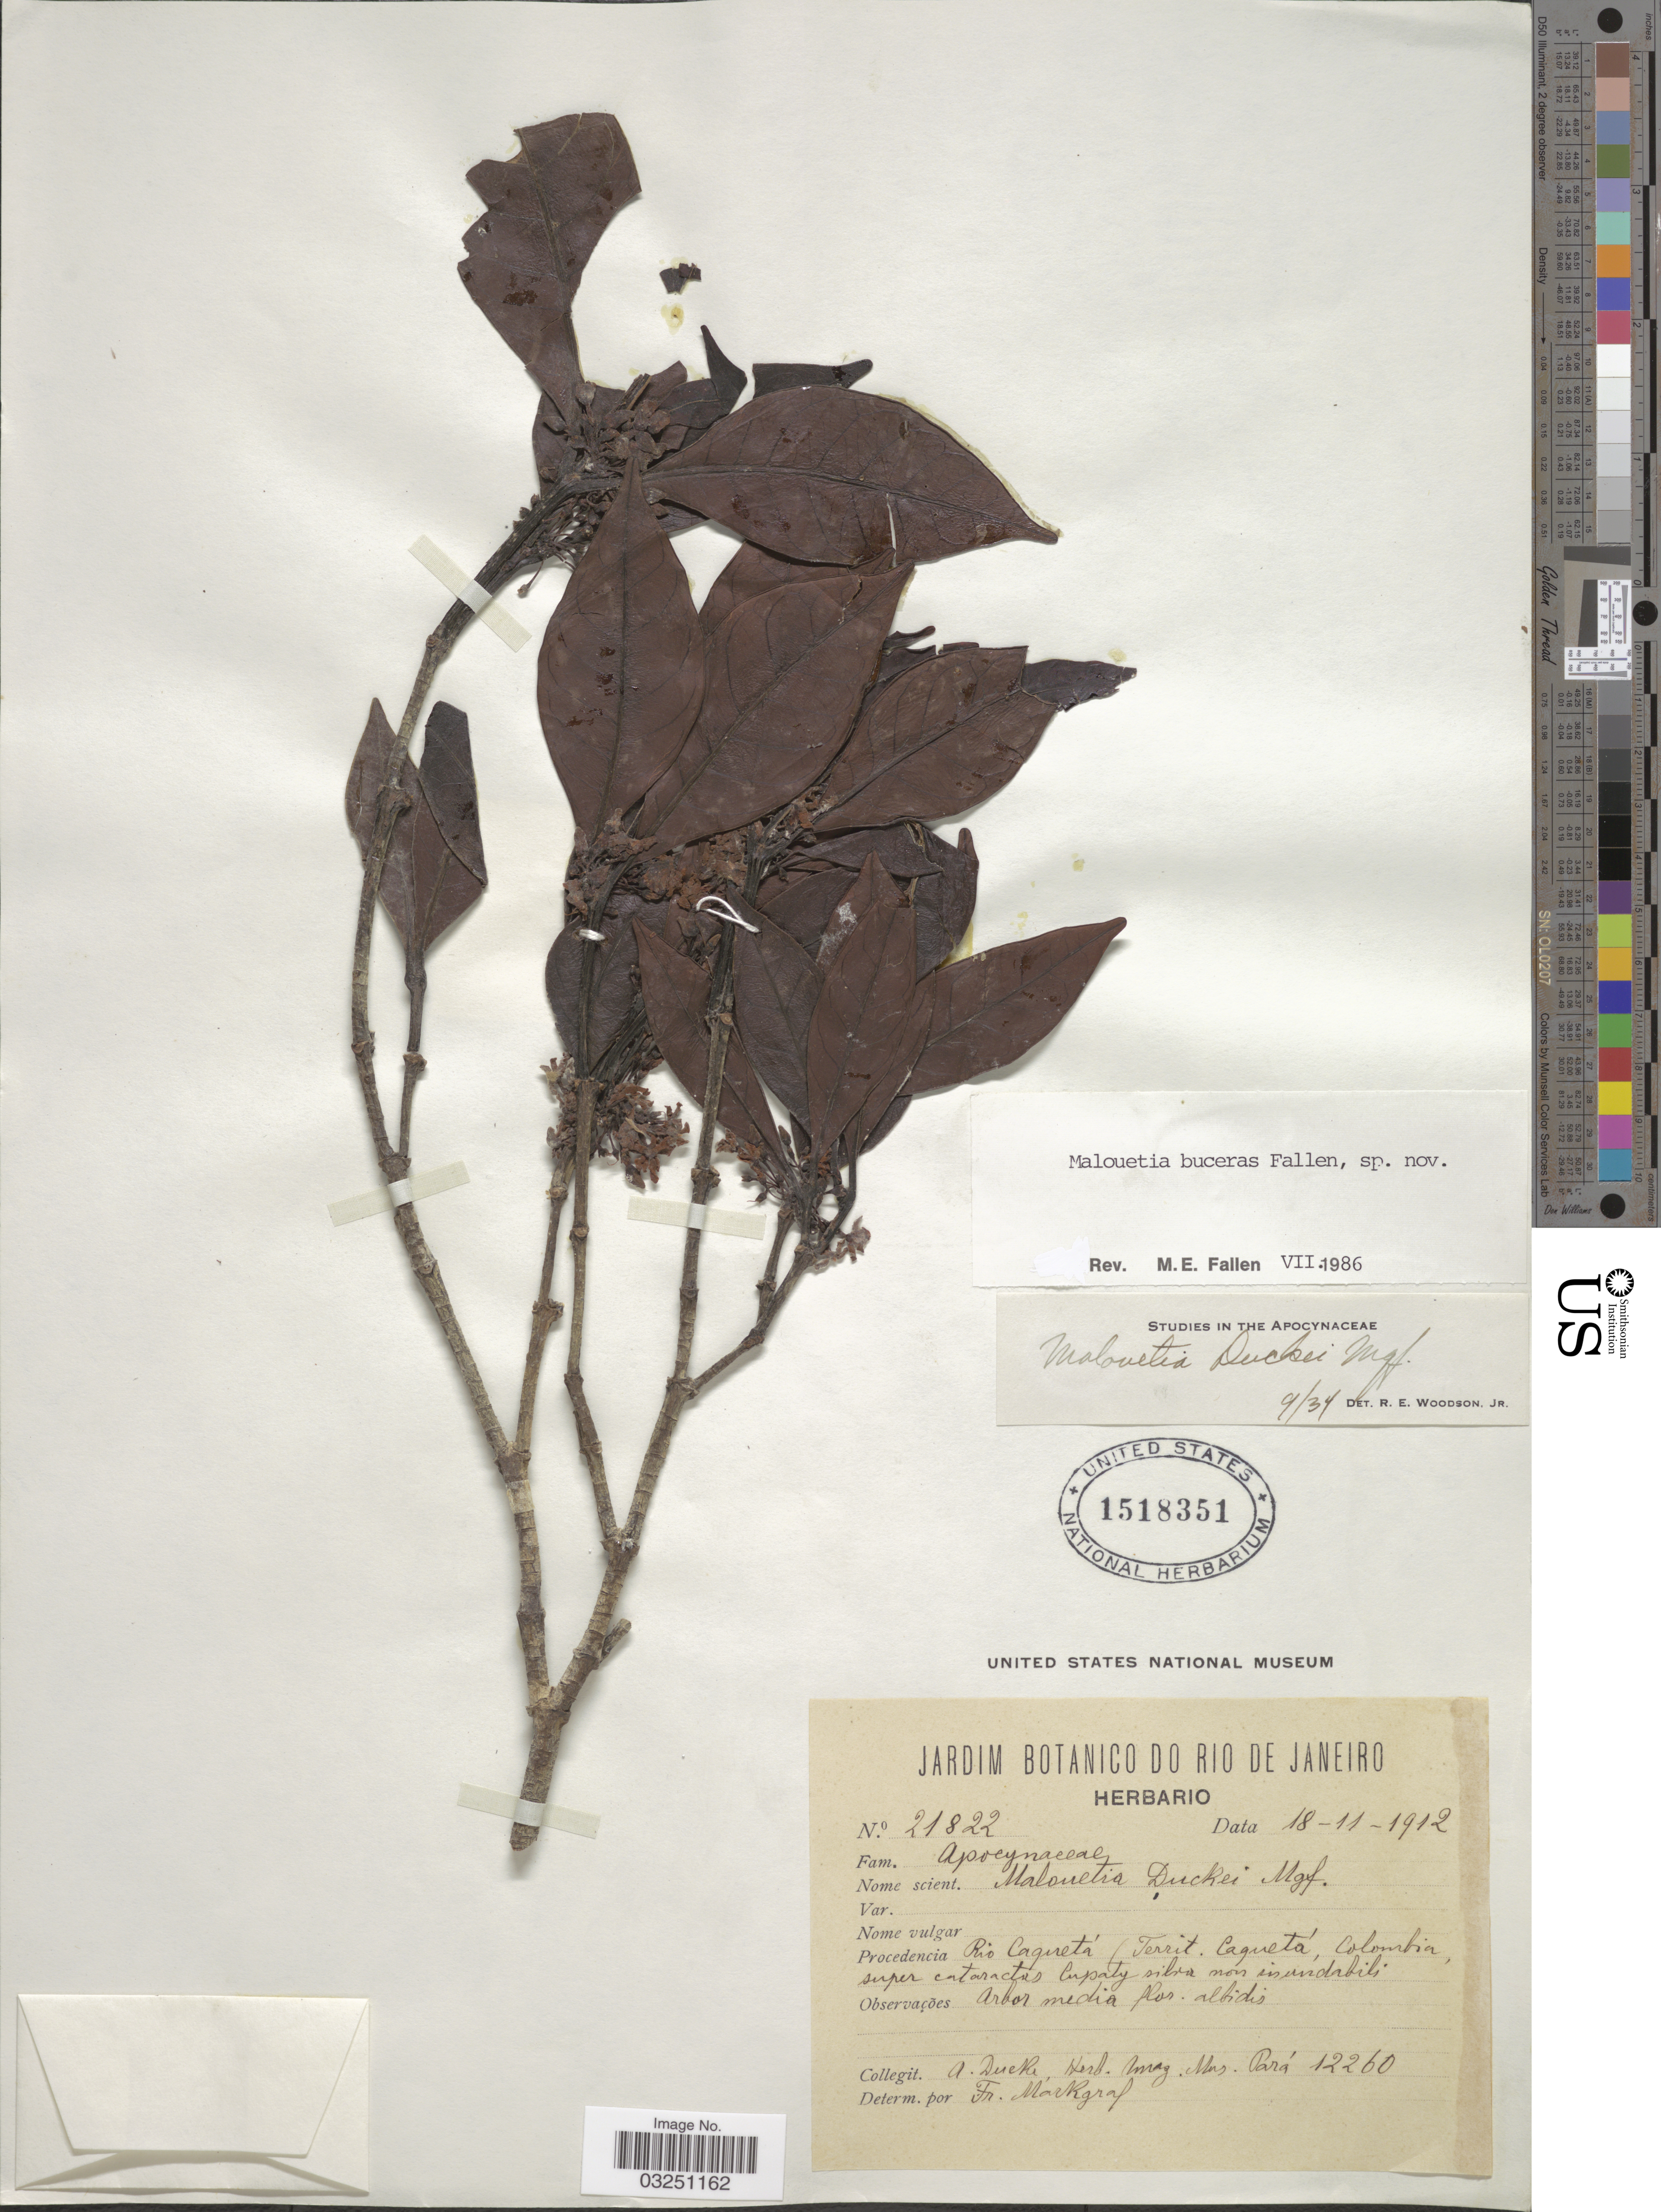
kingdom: Plantae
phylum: Tracheophyta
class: Magnoliopsida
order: Gentianales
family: Apocynaceae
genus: Malouetia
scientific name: Malouetia buceras Fallen sp. nov. ined.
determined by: Fallen, M. E.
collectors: A. Ducke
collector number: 21822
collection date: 1912-11-18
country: Colombia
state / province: Caquetá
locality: Procedencia Rio Caquetá (Territ. Caquetá, Colombia, super cataractas Cupaty silva non unundabili.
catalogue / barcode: US 1518351